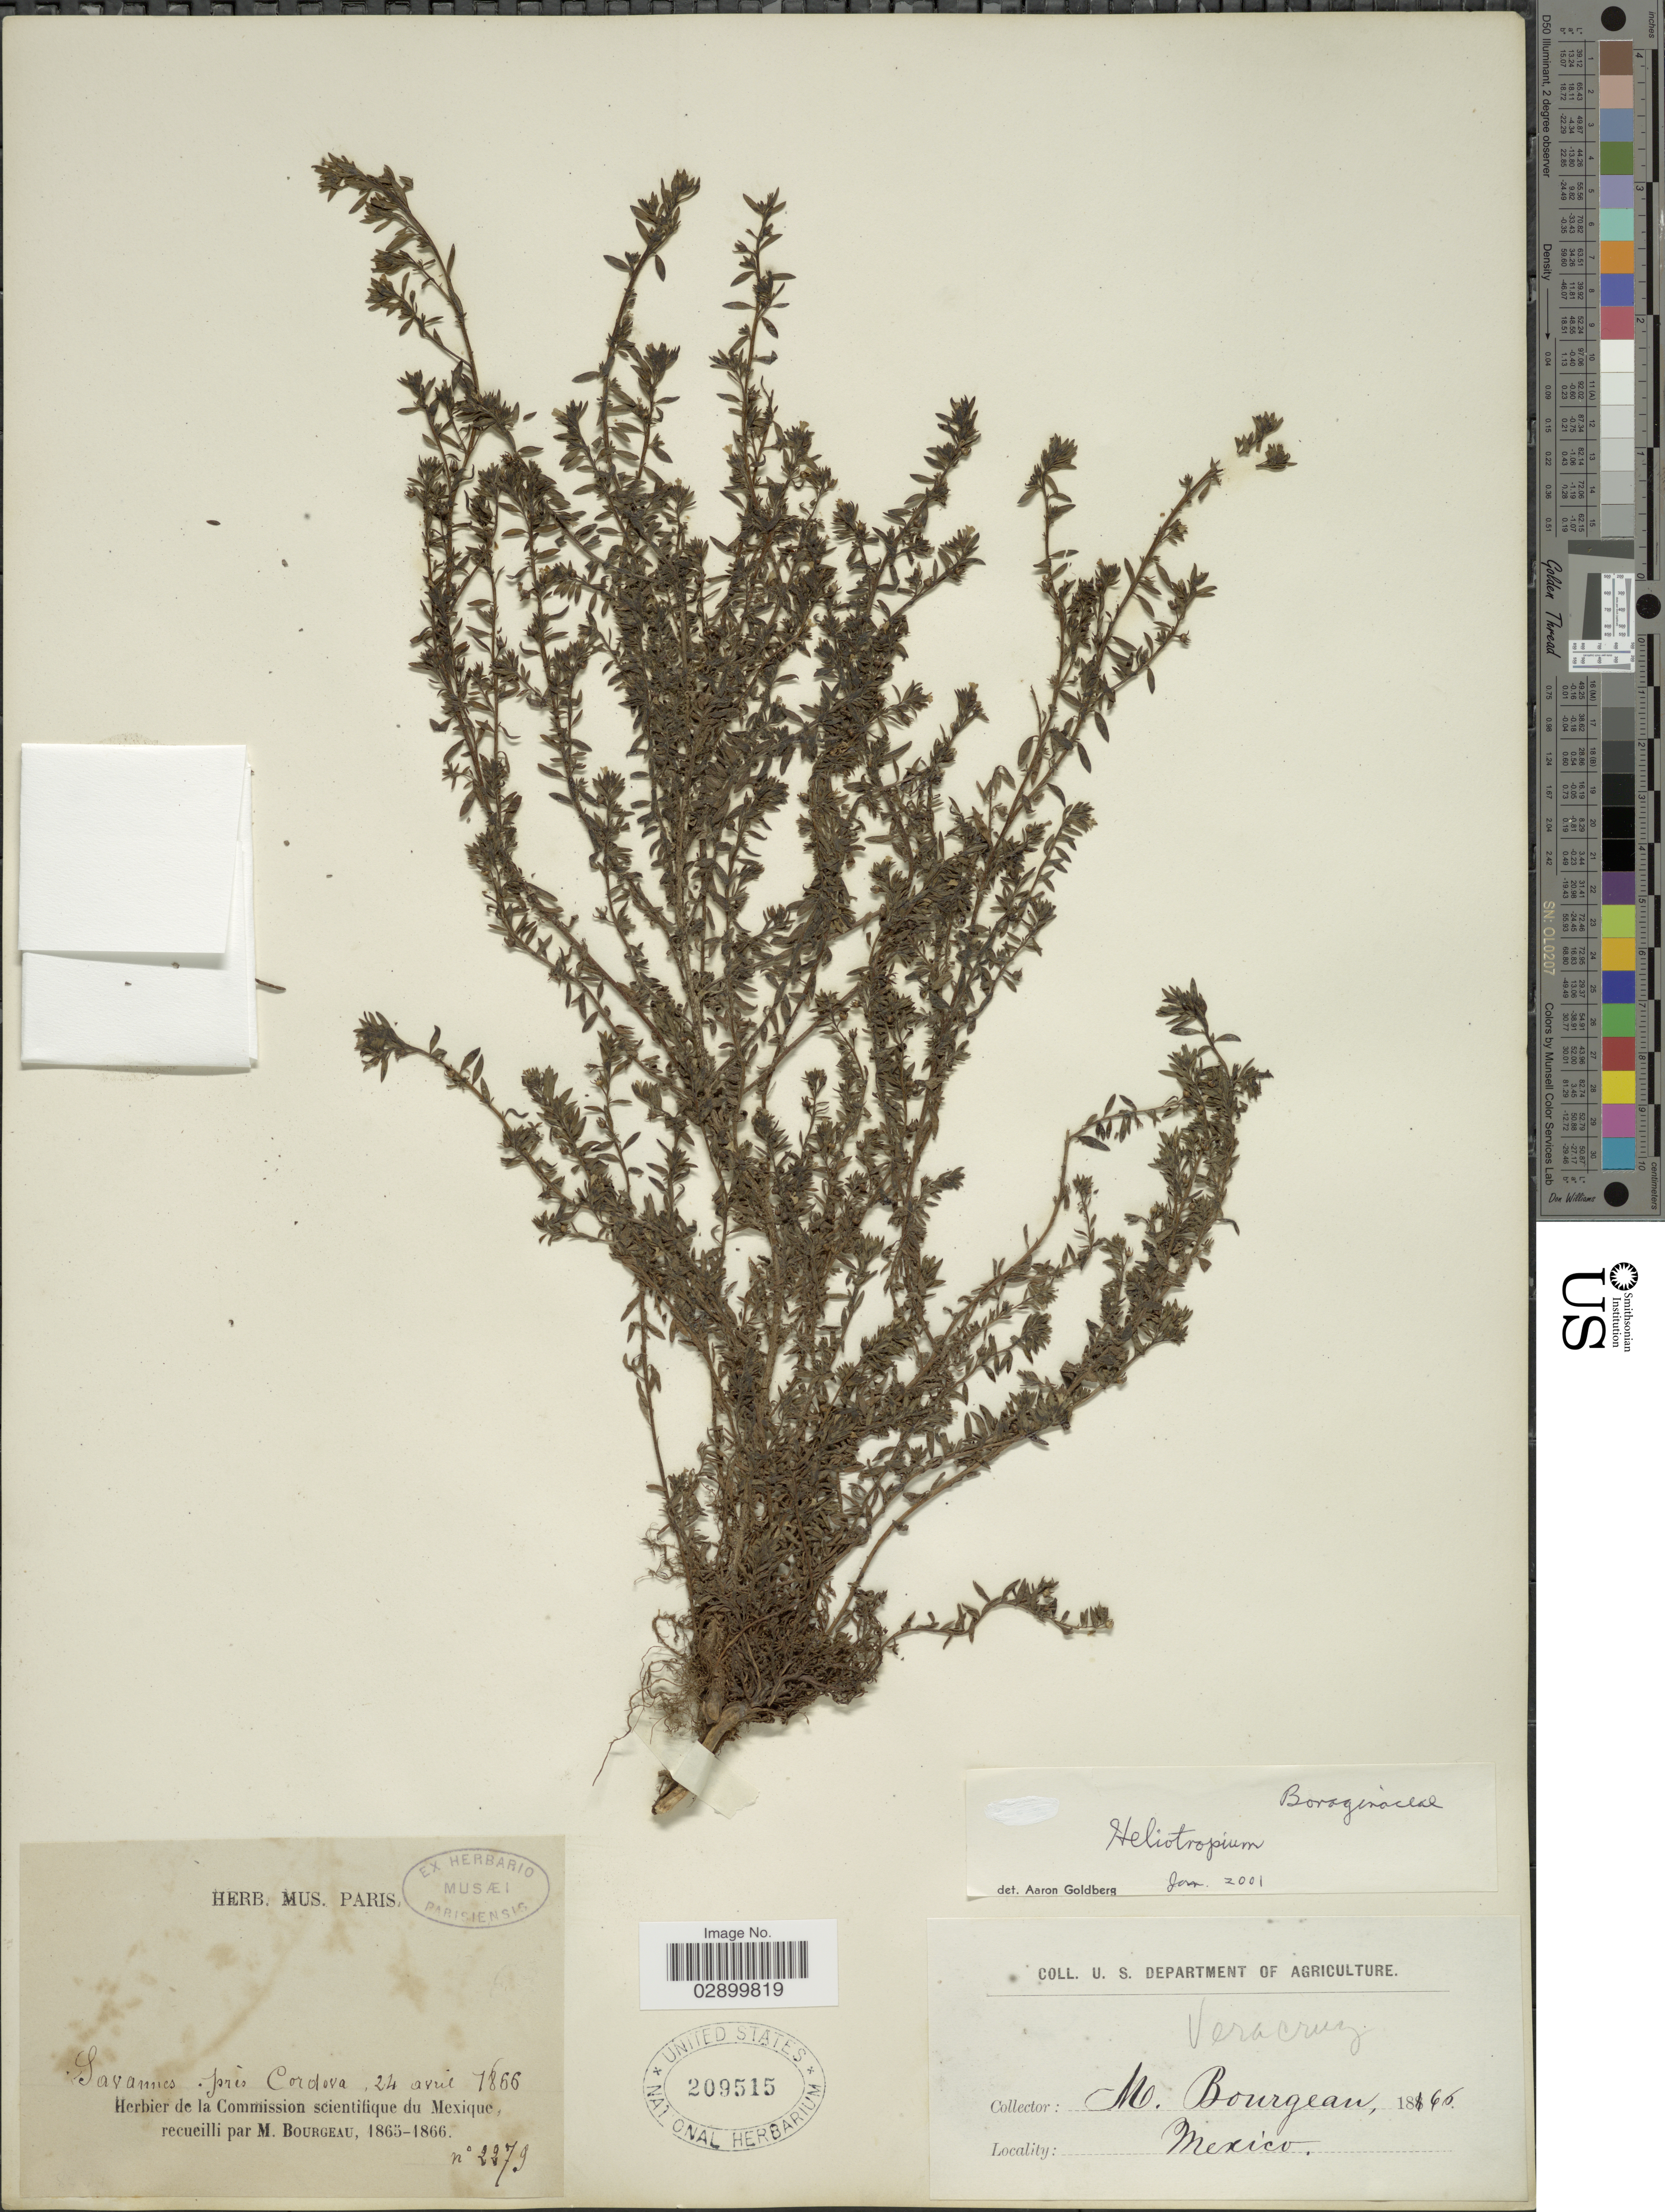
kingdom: Plantae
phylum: Tracheophyta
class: Magnoliopsida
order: Boraginales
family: Heliotropiaceae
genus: Heliotropium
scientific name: Heliotropium sp.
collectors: M. Bourgeau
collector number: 2279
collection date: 1866-04-24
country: Mexico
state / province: Veracruz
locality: Prés Cordova. Veracruz.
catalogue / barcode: US 209515